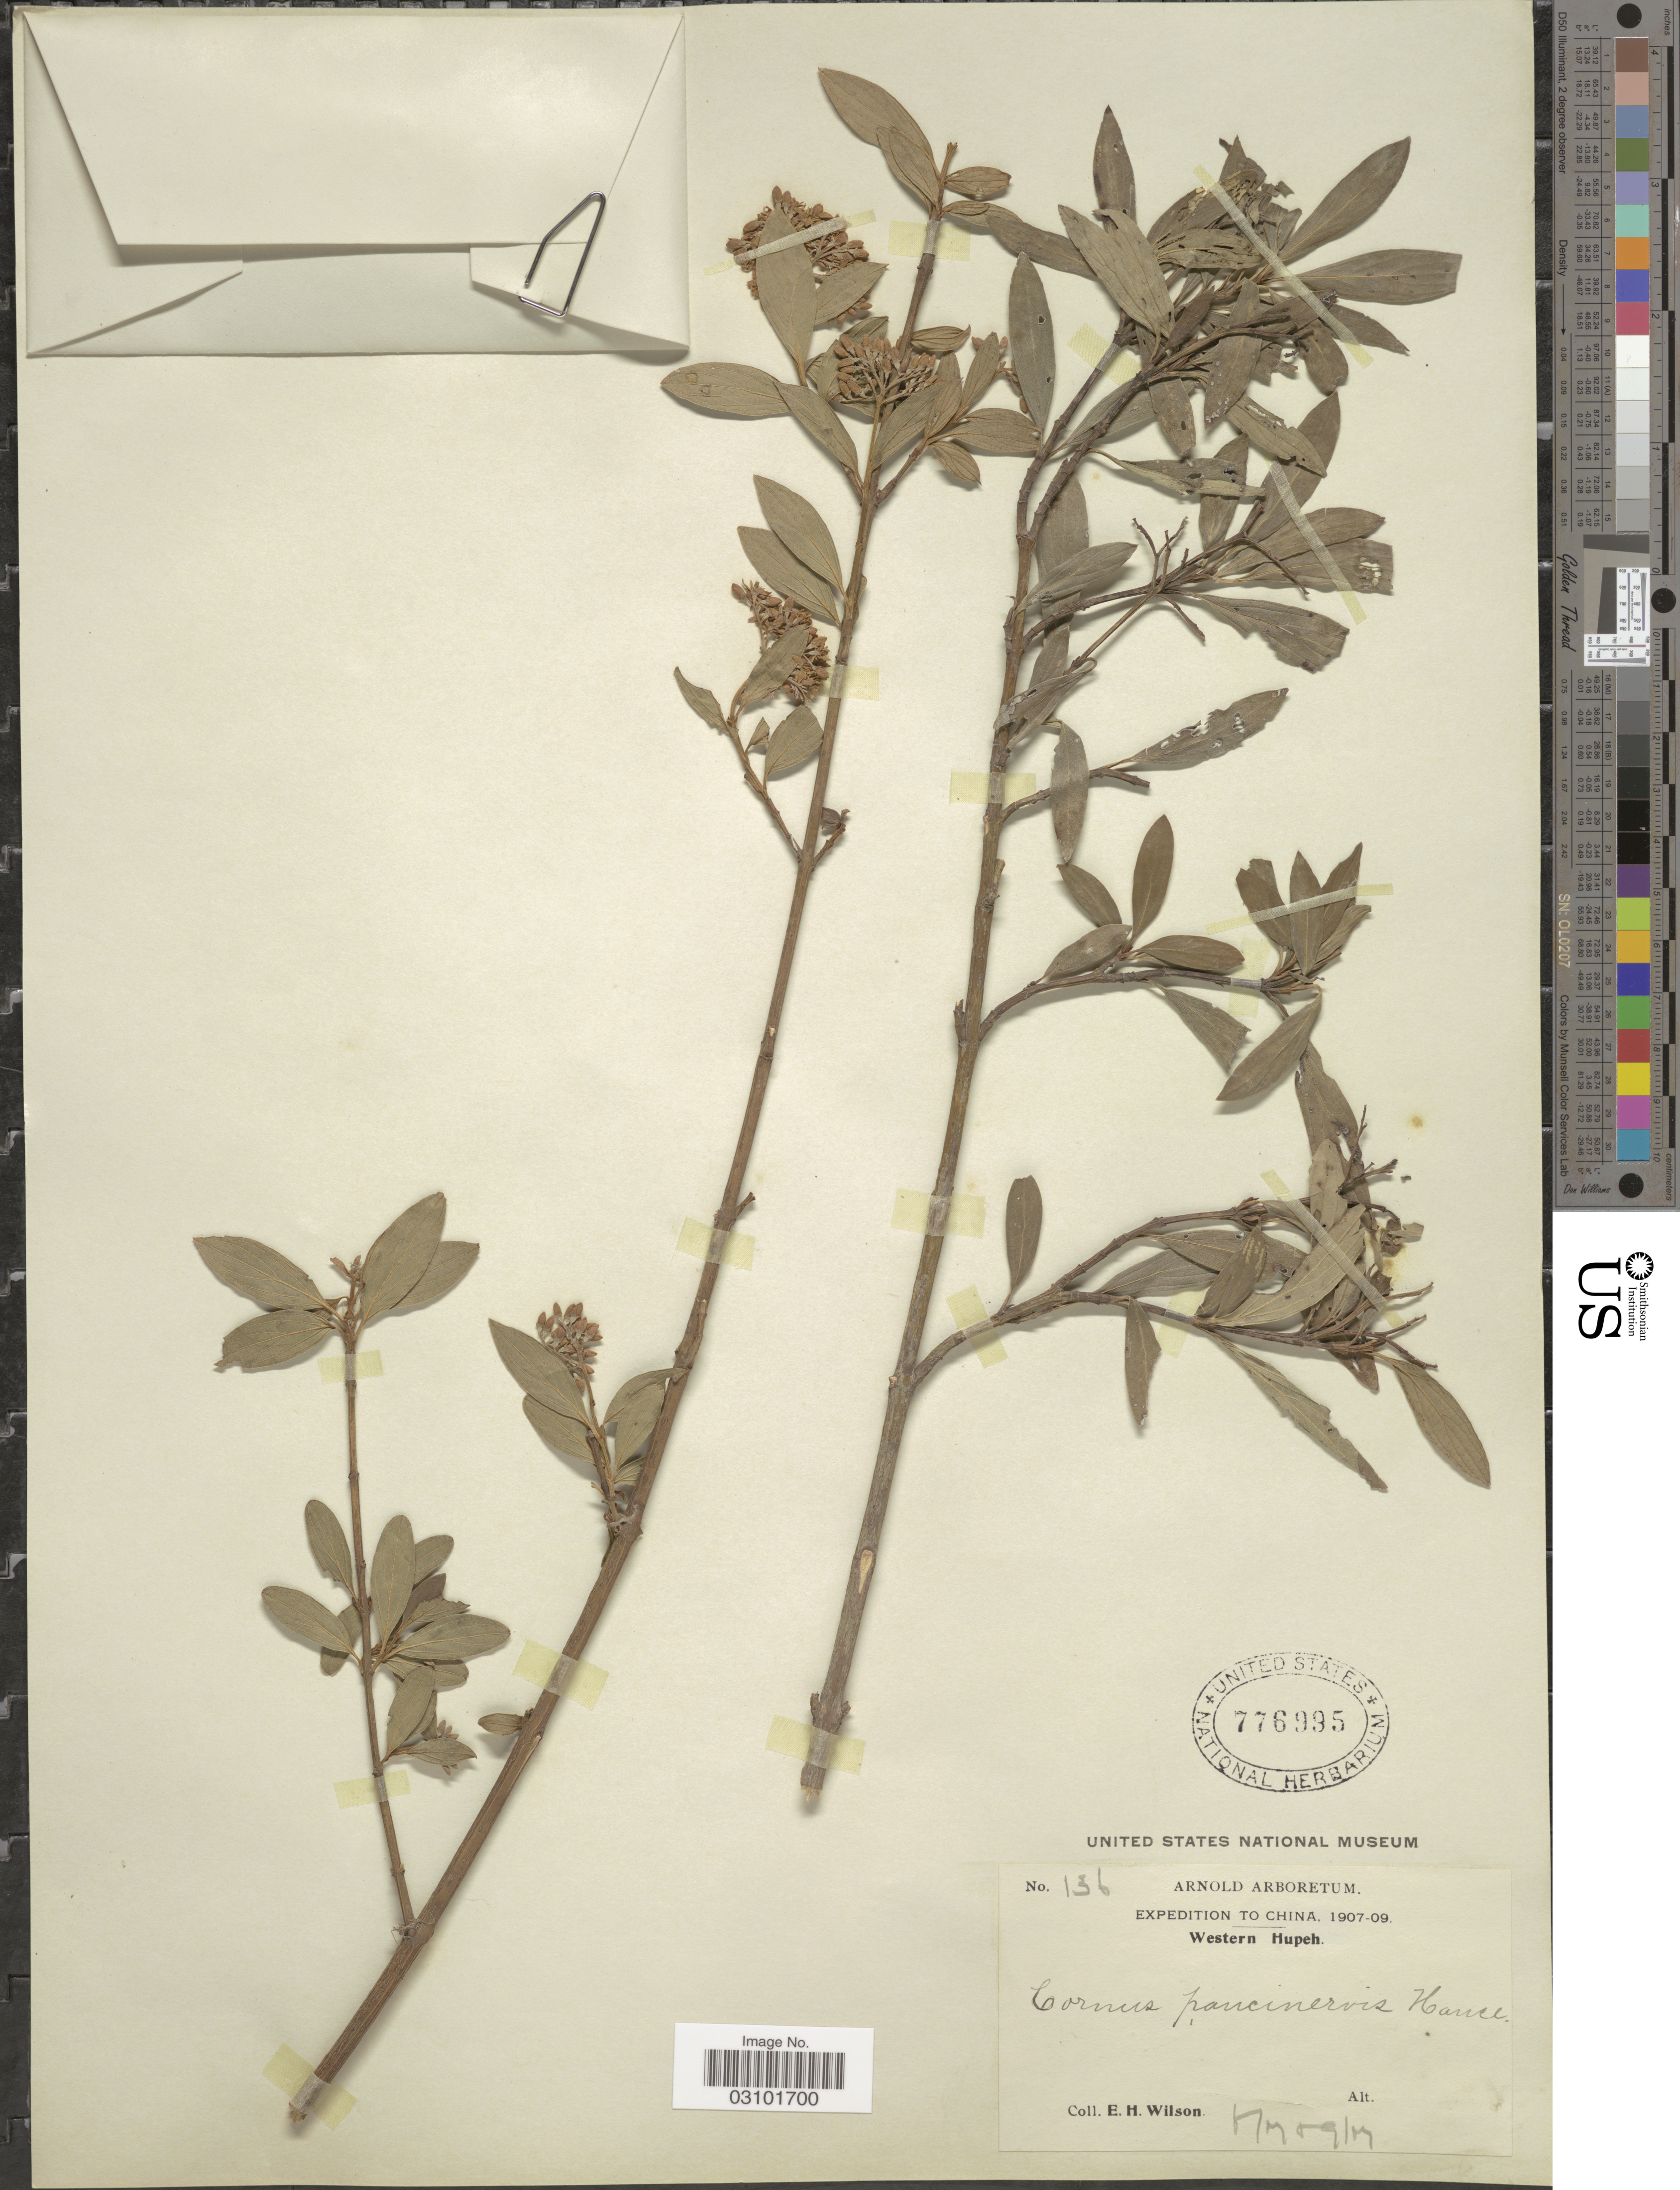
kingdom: Plantae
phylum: Tracheophyta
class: Magnoliopsida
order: Cornales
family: Cornaceae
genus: Cornus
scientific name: Cornus paucinervis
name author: Hance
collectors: E. Wilson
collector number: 136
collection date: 1907-06/1907-09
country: China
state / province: Hubei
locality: Western Hupeh.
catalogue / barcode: US 776995